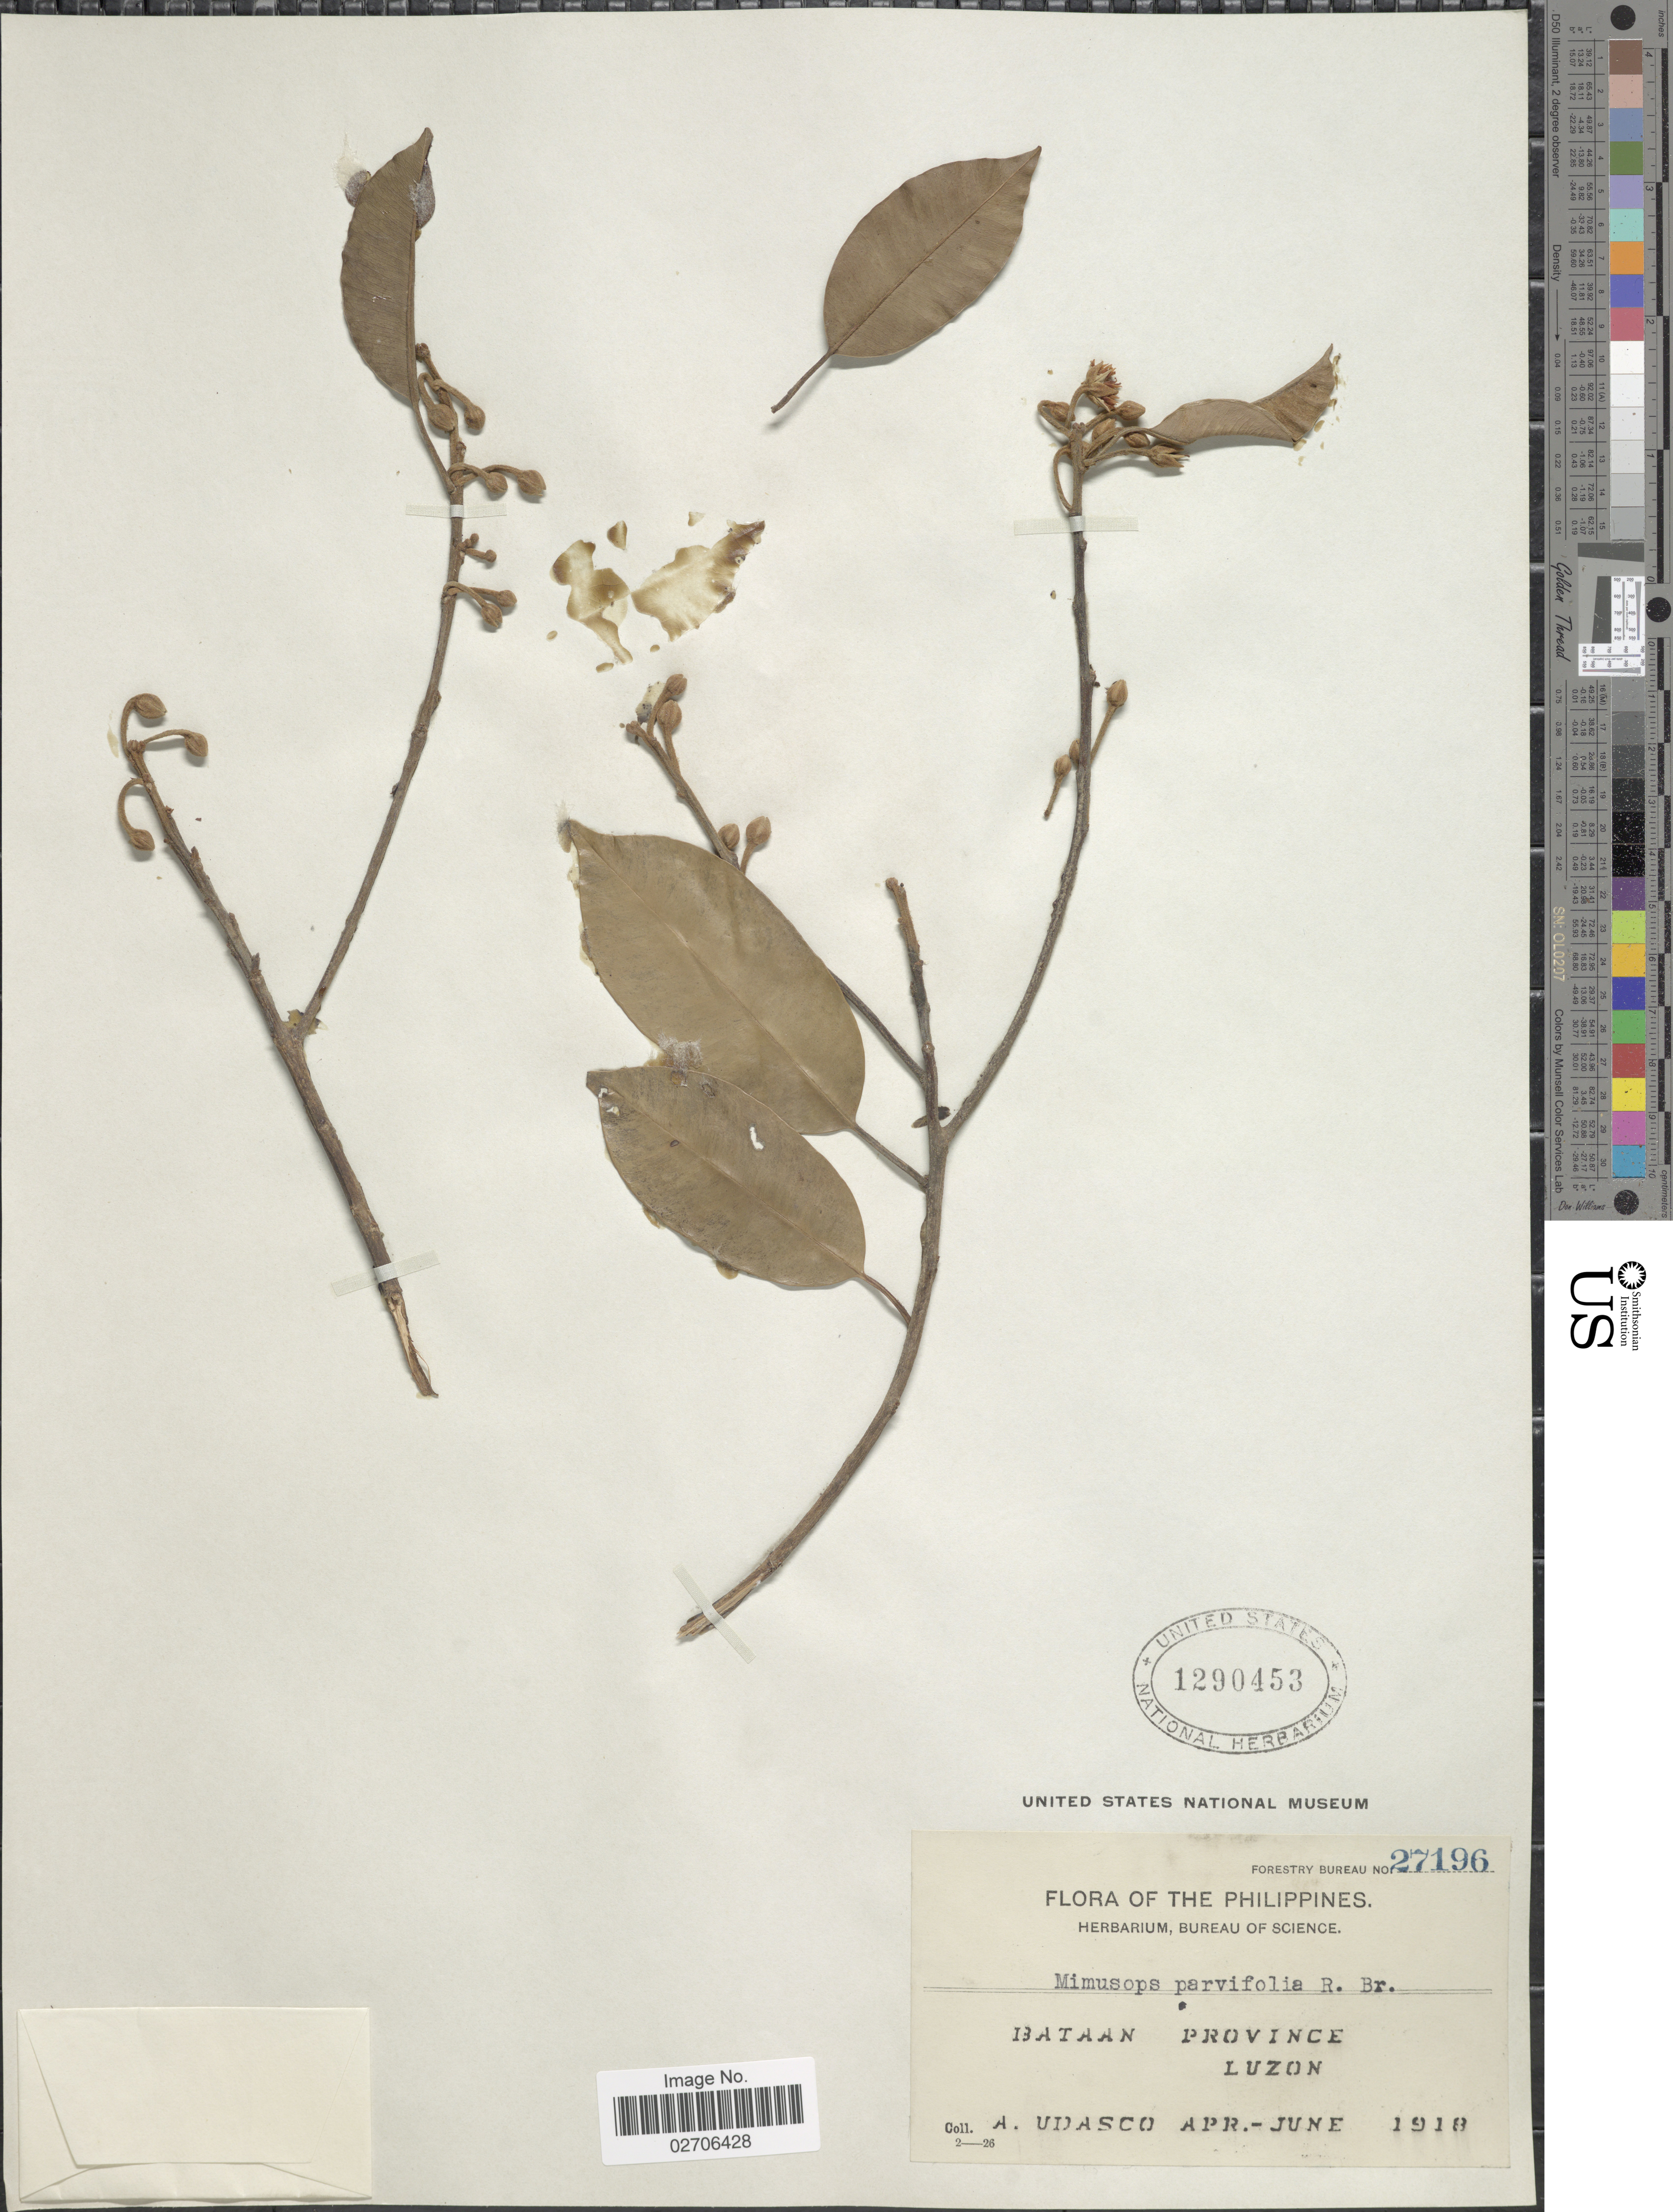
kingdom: Plantae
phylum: Tracheophyta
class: Magnoliopsida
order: Ericales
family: Sapotaceae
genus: Mimusops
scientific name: Mimusops parvifolia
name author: R. Br.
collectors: A. Udasco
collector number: Forestry Bureau 27196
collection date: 1918-04/1918-06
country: Philippines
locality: Bataan Province, Luzon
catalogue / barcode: US 1290453